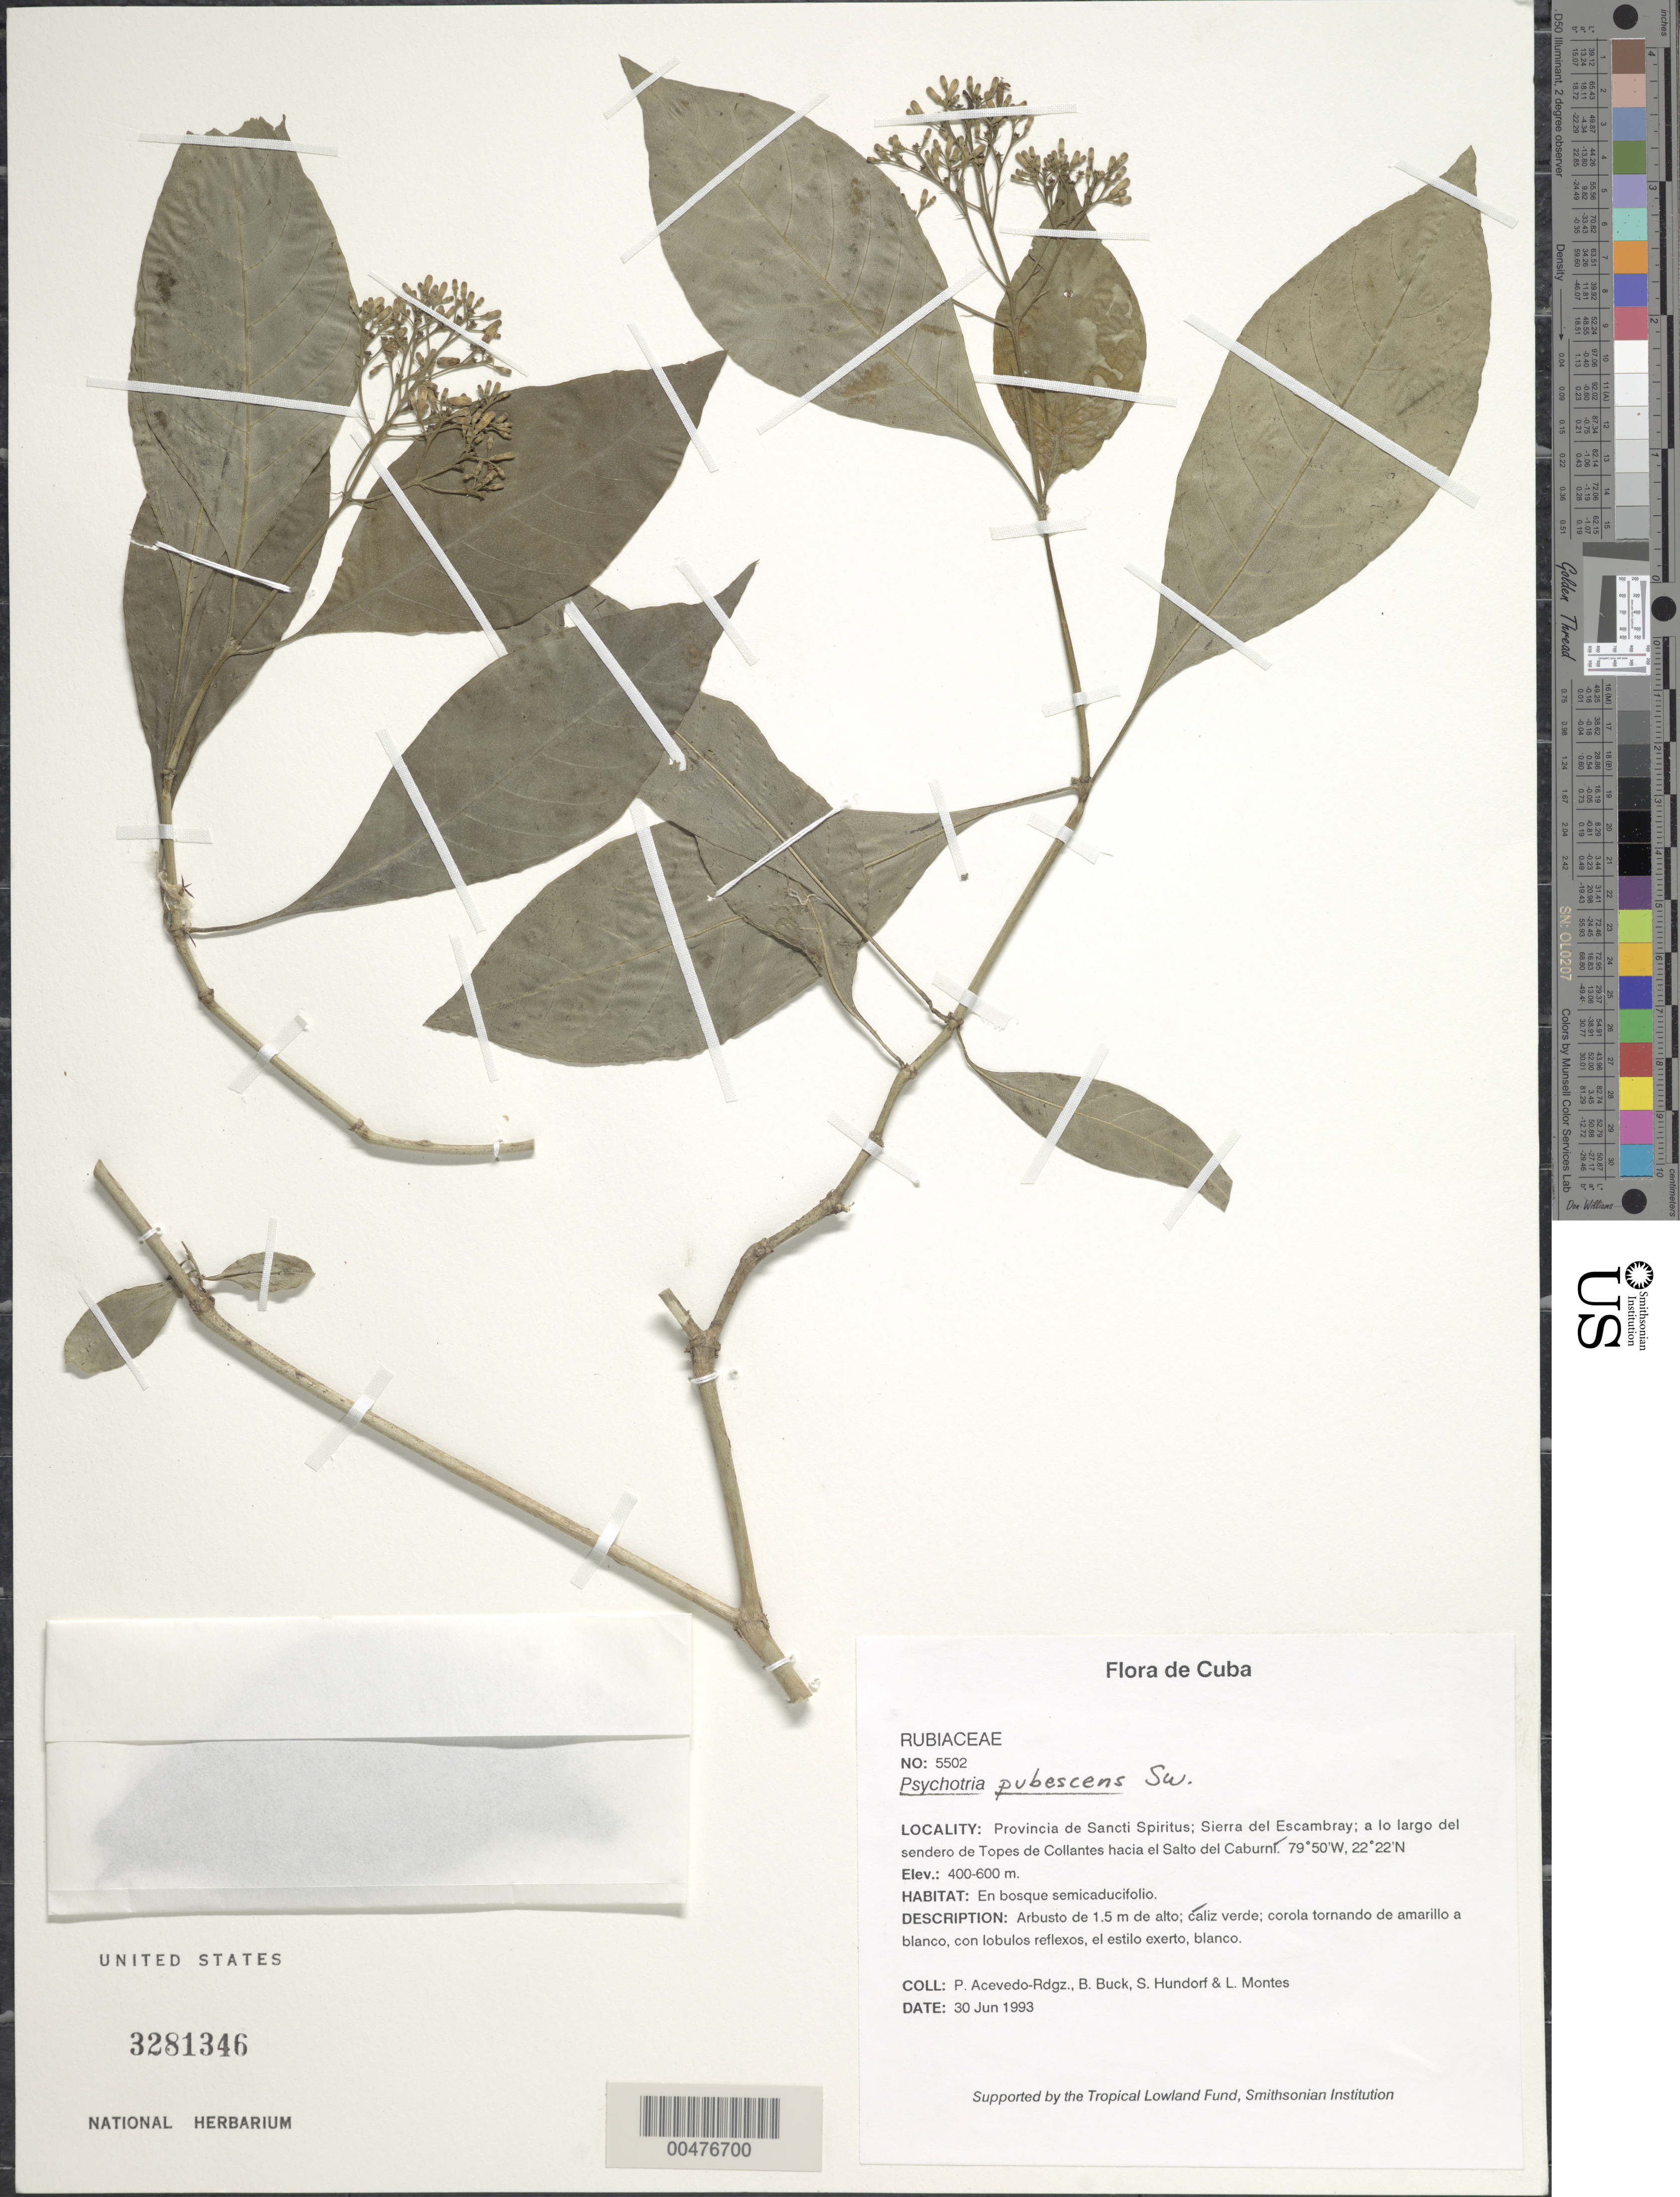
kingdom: Plantae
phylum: Tracheophyta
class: Magnoliopsida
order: Gentianales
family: Rubiaceae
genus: Psychotria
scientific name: Psychotria pubescens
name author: Sw.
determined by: Oviedo, R.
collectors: P. Acevedo-Rodr., B. Buck, S. Hundorf & L. Montes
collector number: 5502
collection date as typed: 30 Jun 1993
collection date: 1993-06-30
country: Cuba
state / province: Sancti Spiritus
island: Cuba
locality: Sierra del Escambray; a lo largo del sendero de Topes de Collantes hacia el Salto del Caburni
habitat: En bosque semicaducifolio.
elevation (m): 400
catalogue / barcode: US 3281346